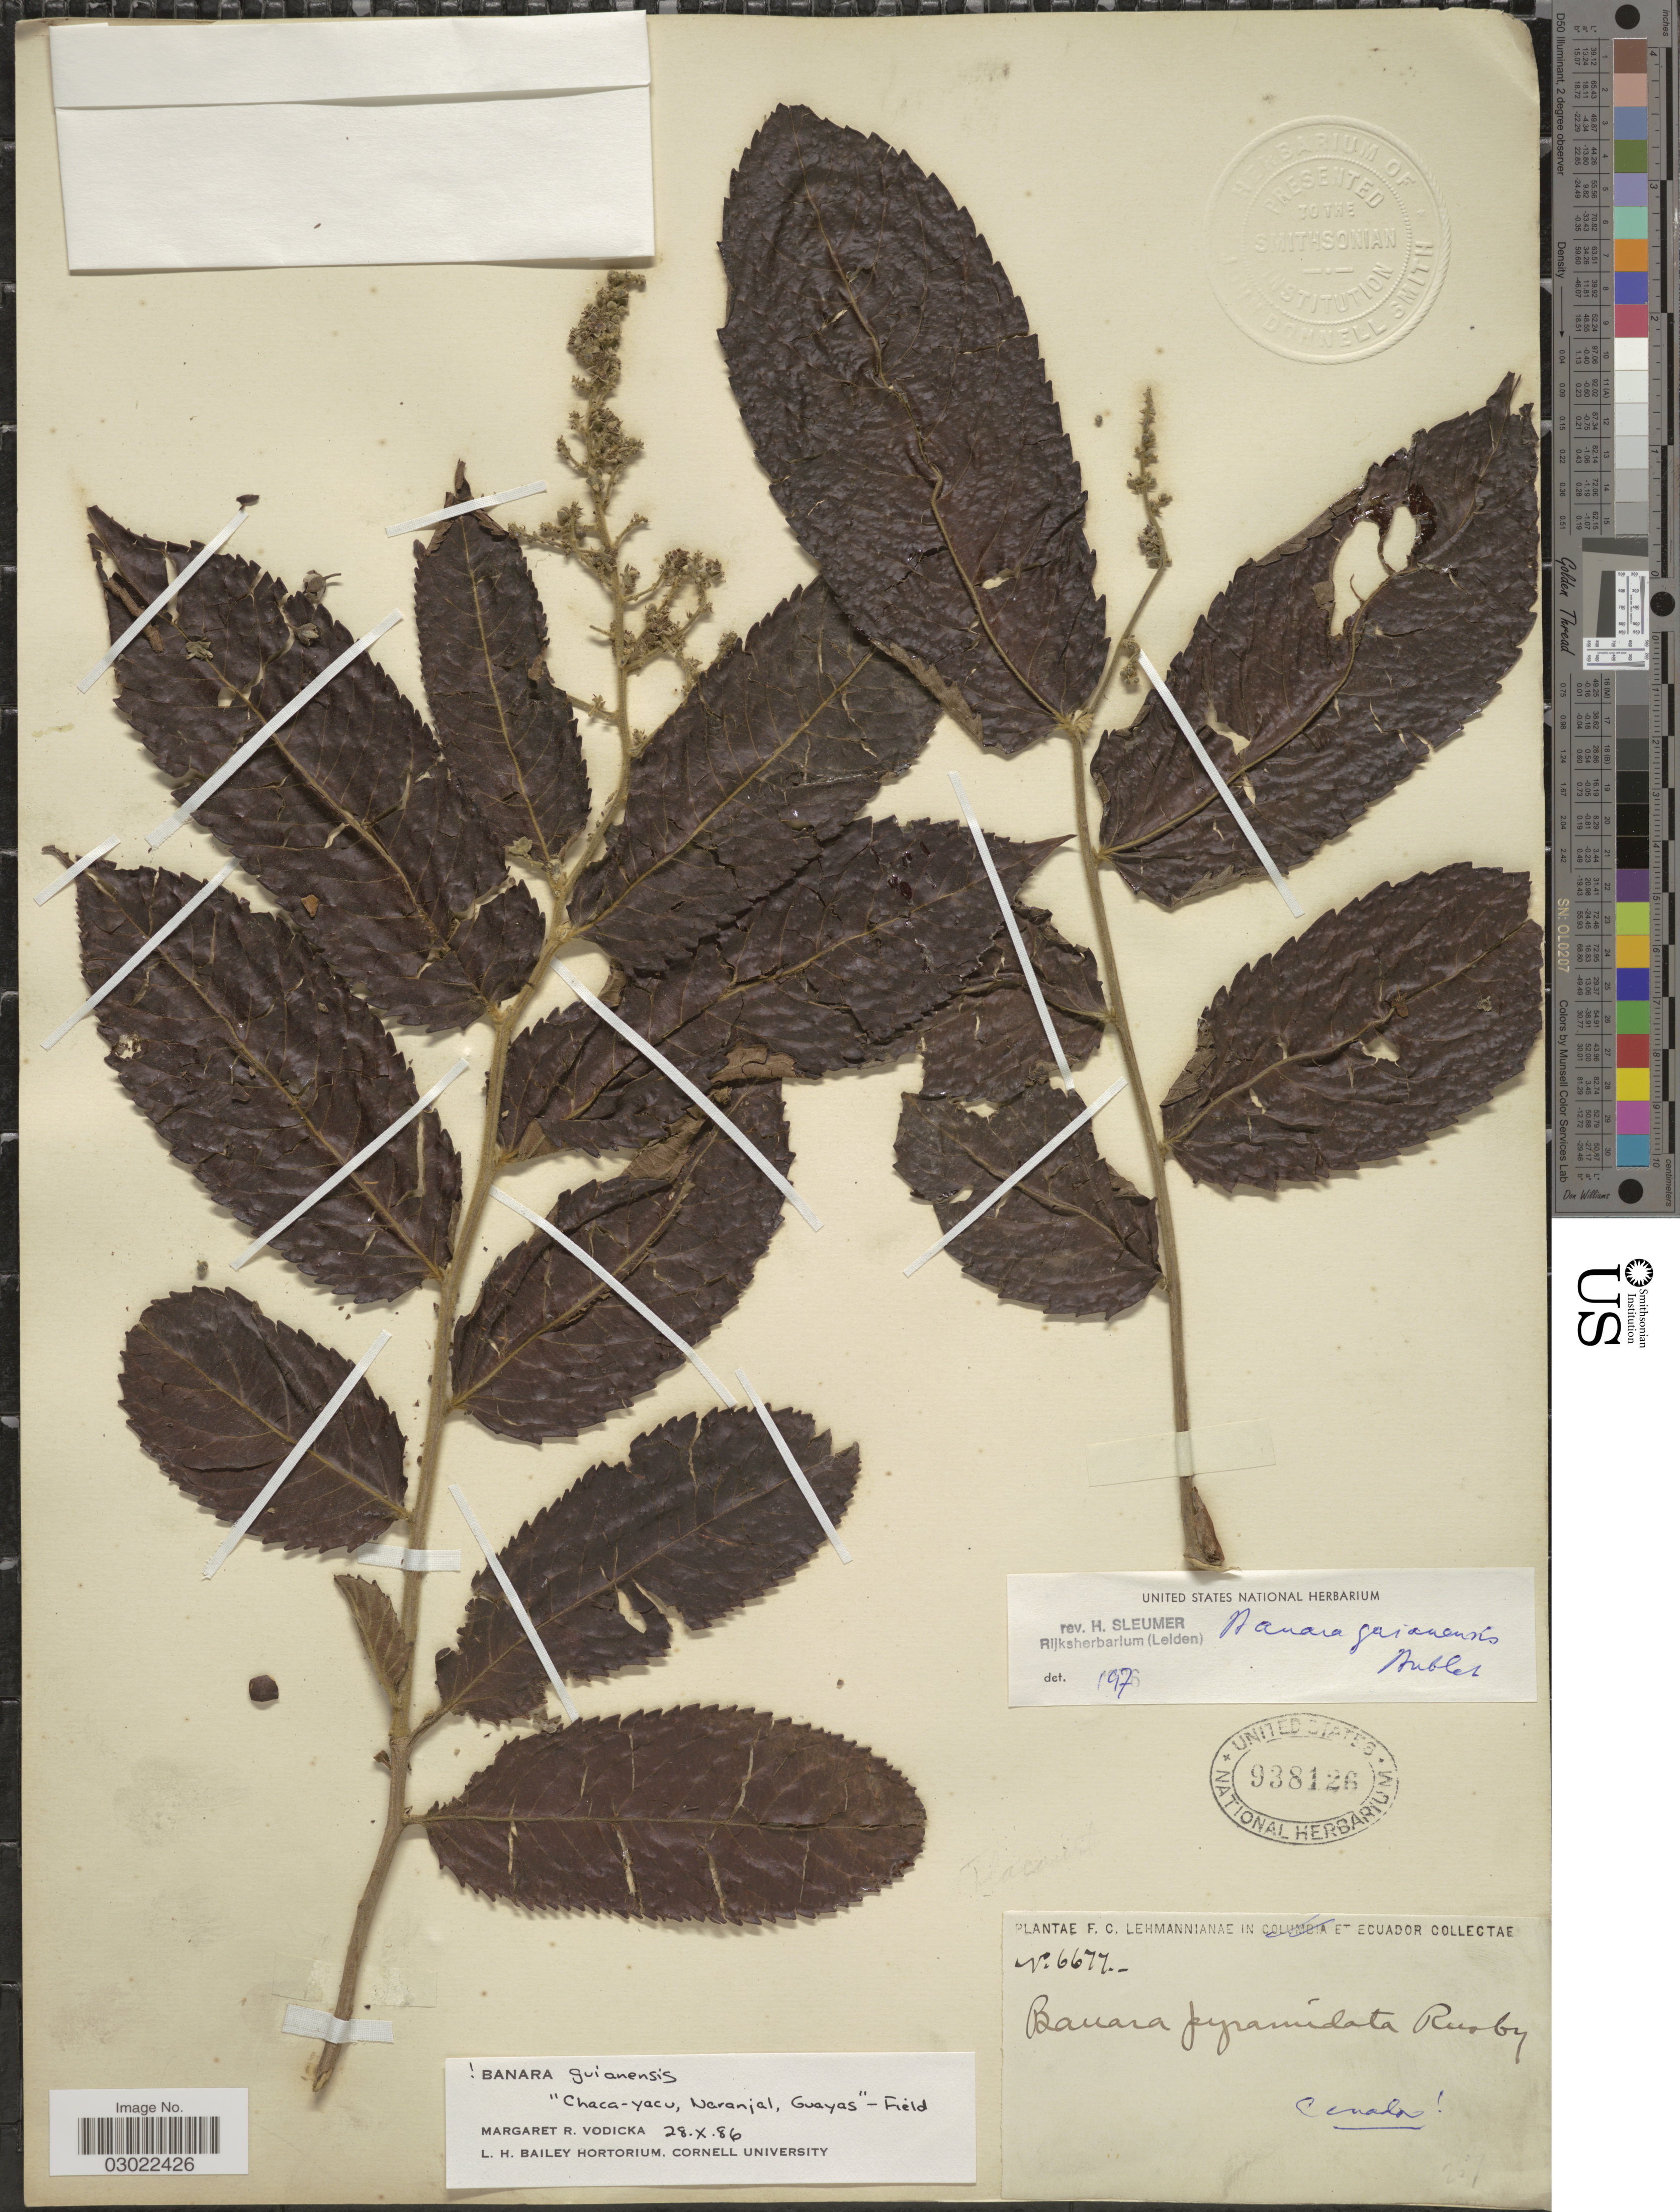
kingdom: Plantae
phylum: Tracheophyta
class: Magnoliopsida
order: Malpighiales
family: Salicaceae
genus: Banara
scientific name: Banara guianensis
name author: Aubl.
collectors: F. C. Lehmann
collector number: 6677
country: Ecuador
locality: Cenada. [interpreted]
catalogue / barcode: US 938126